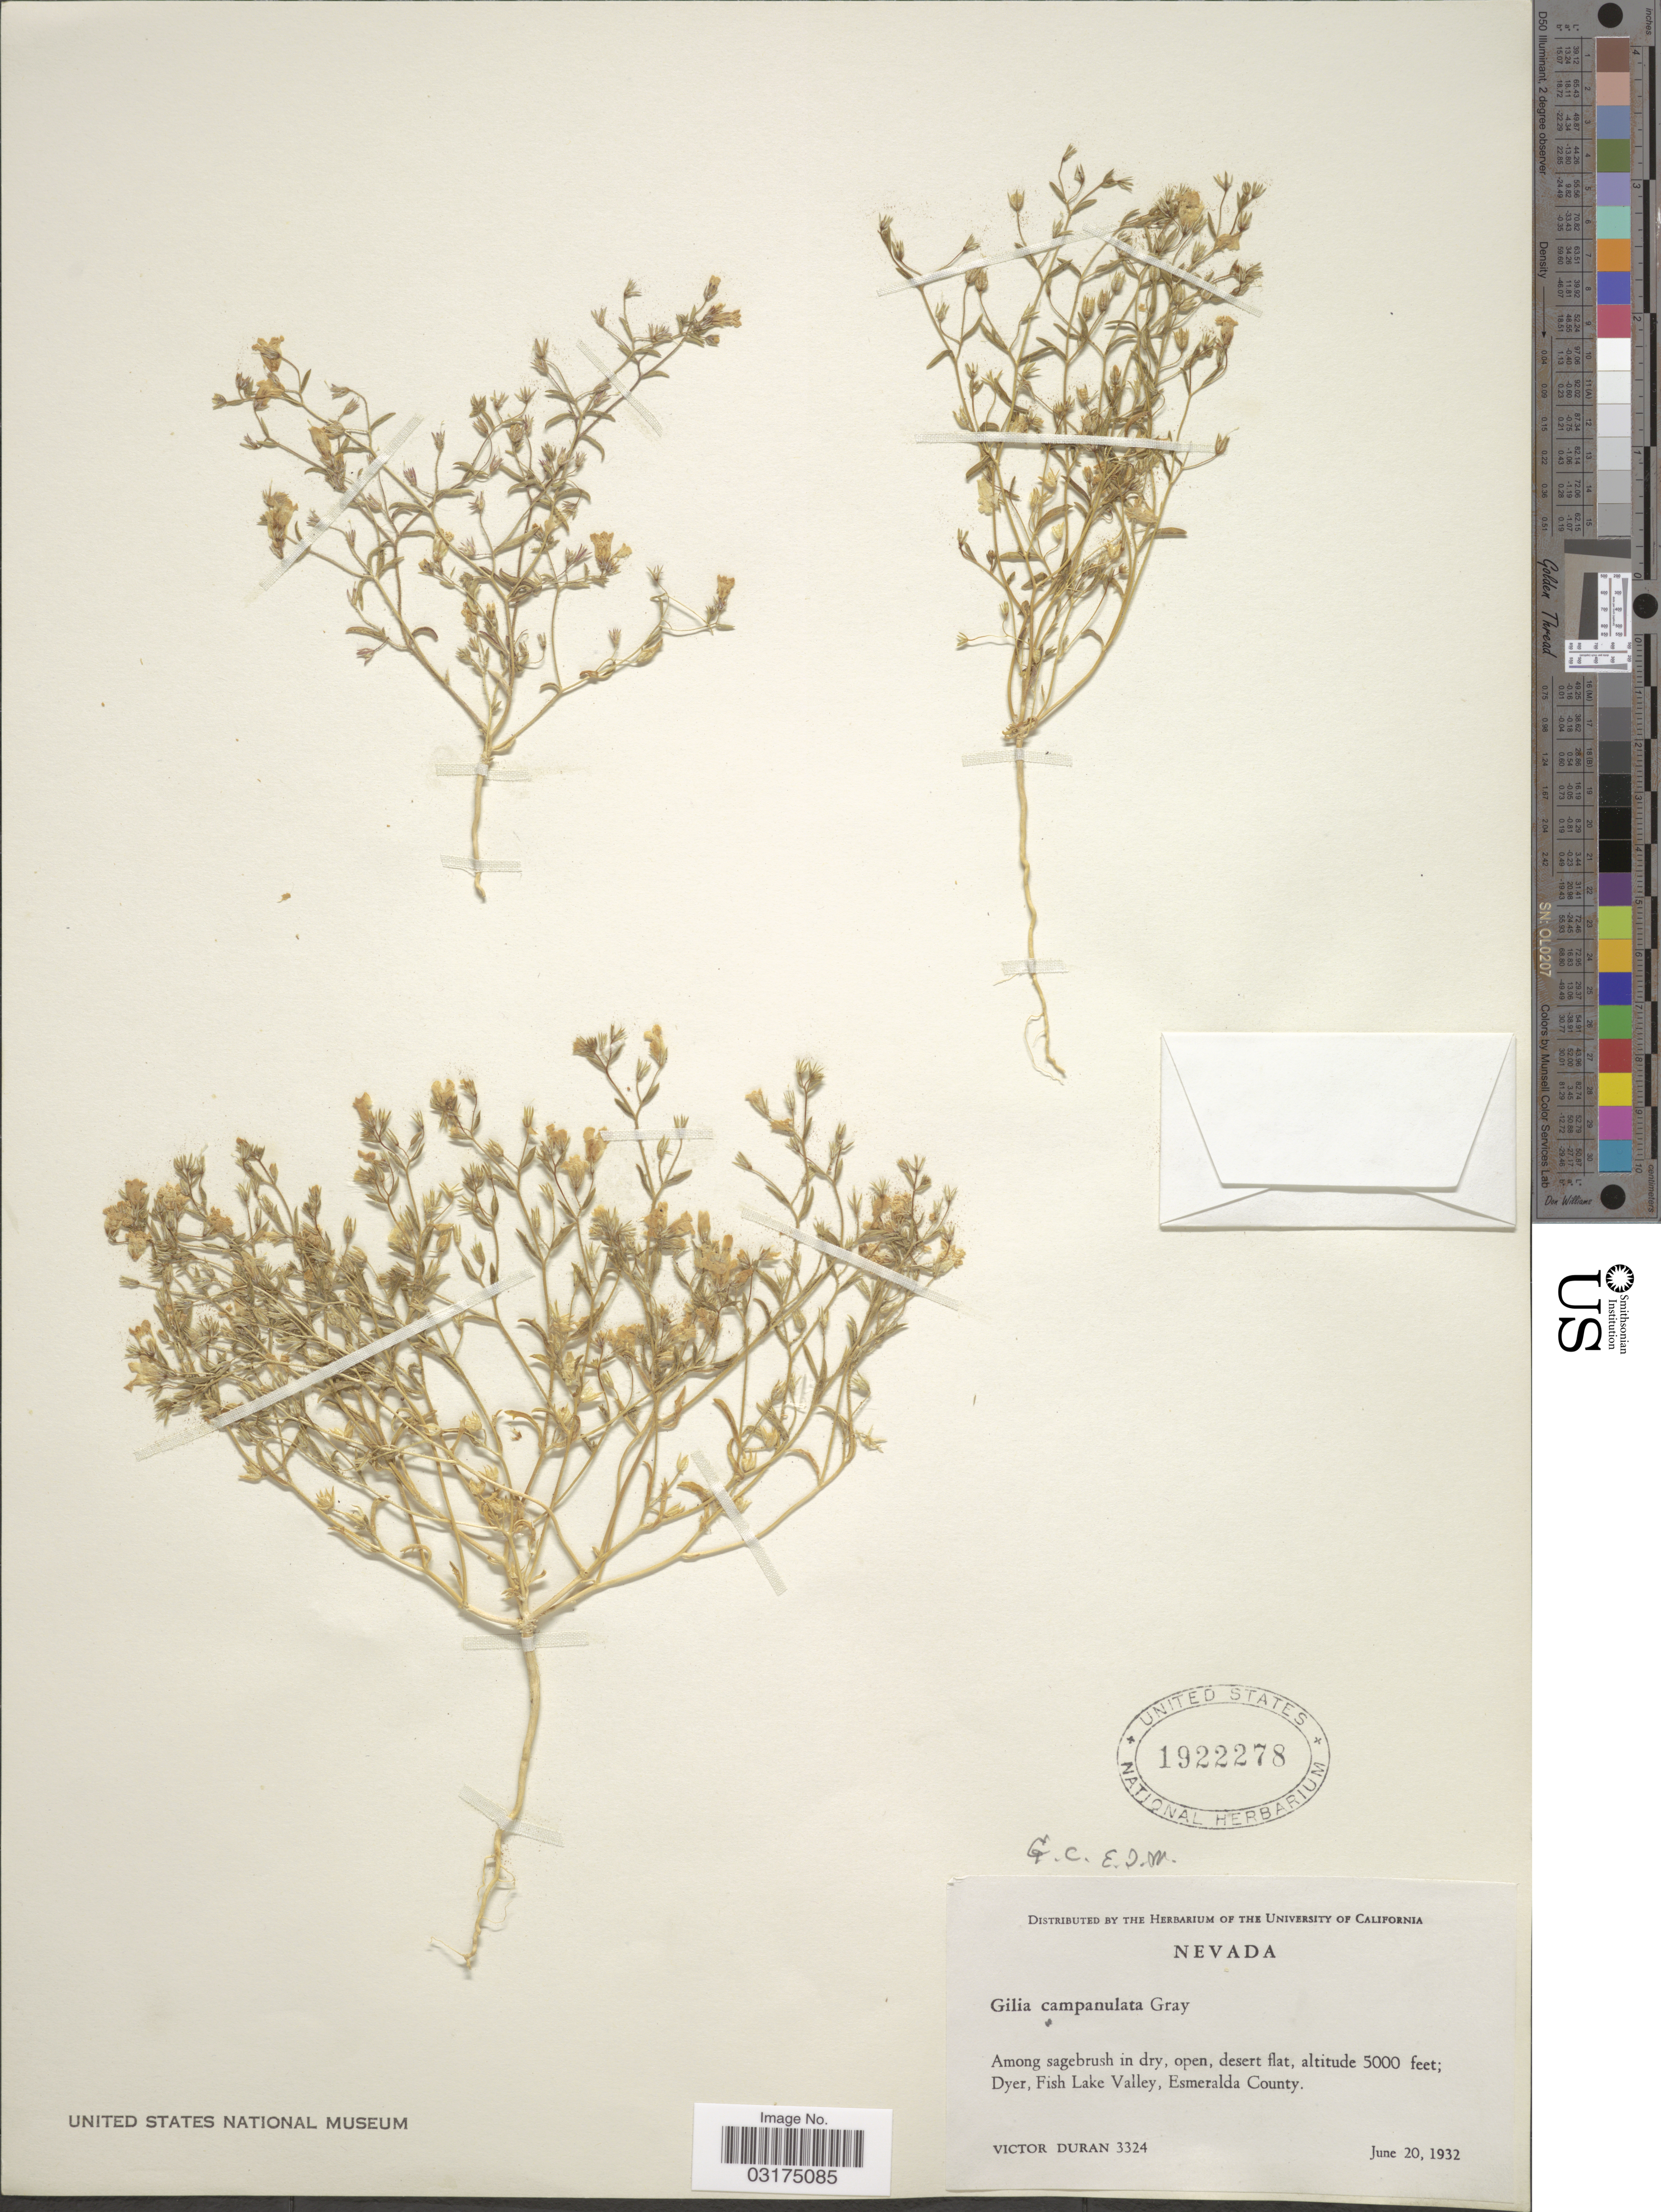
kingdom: Plantae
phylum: Tracheophyta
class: Magnoliopsida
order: Ericales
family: Polemoniaceae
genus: Linanthus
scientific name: Linanthus campanulatus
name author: (A. Gray) J.M. Porter & L.A. Johnson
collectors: V. Duran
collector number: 3324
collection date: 1932-06-20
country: United States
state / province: Nevada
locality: Dyer, Fish Lake Valley, Esmeralda County.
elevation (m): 1524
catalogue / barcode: US 1922278